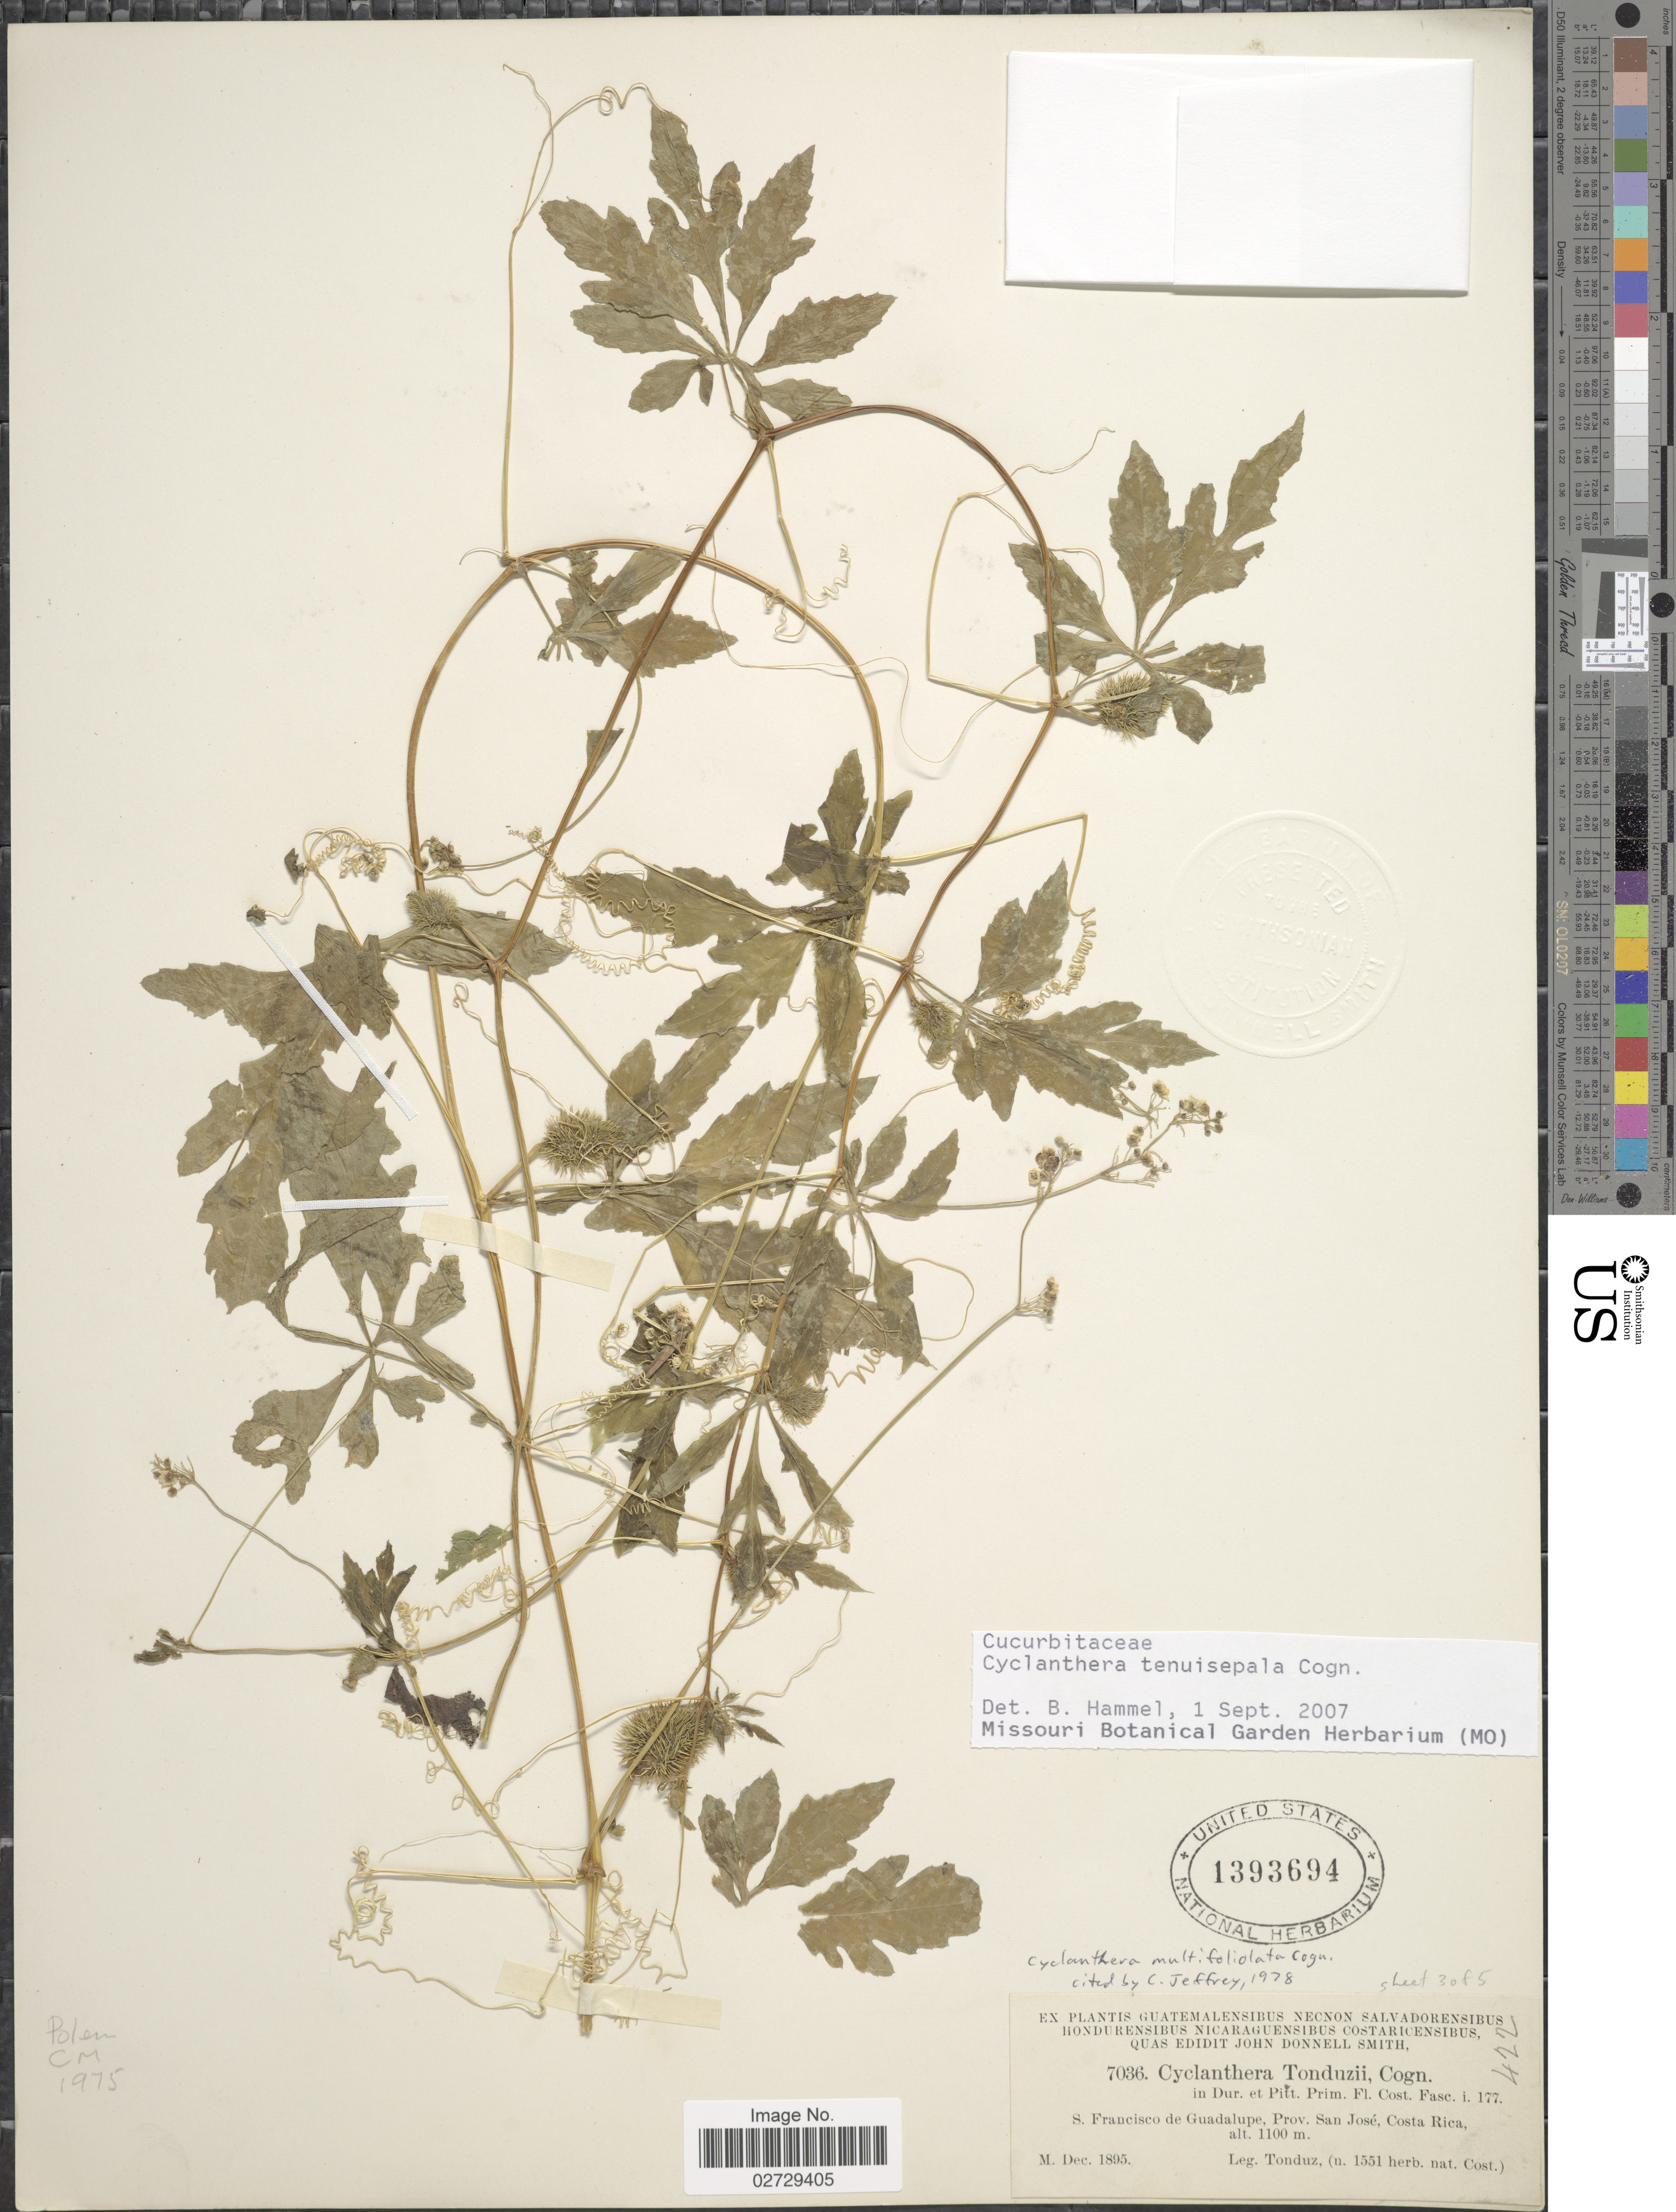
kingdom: Plantae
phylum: Tracheophyta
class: Magnoliopsida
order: Cucurbitales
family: Cucurbitaceae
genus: Cyclanthera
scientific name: Cyclanthera tenuisepala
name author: Cogn.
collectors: A. Tonduz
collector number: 7036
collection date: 1895-12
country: Costa Rica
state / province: San José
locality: S. Francisco de Guadalupe.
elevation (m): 1100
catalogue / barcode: US 1393694